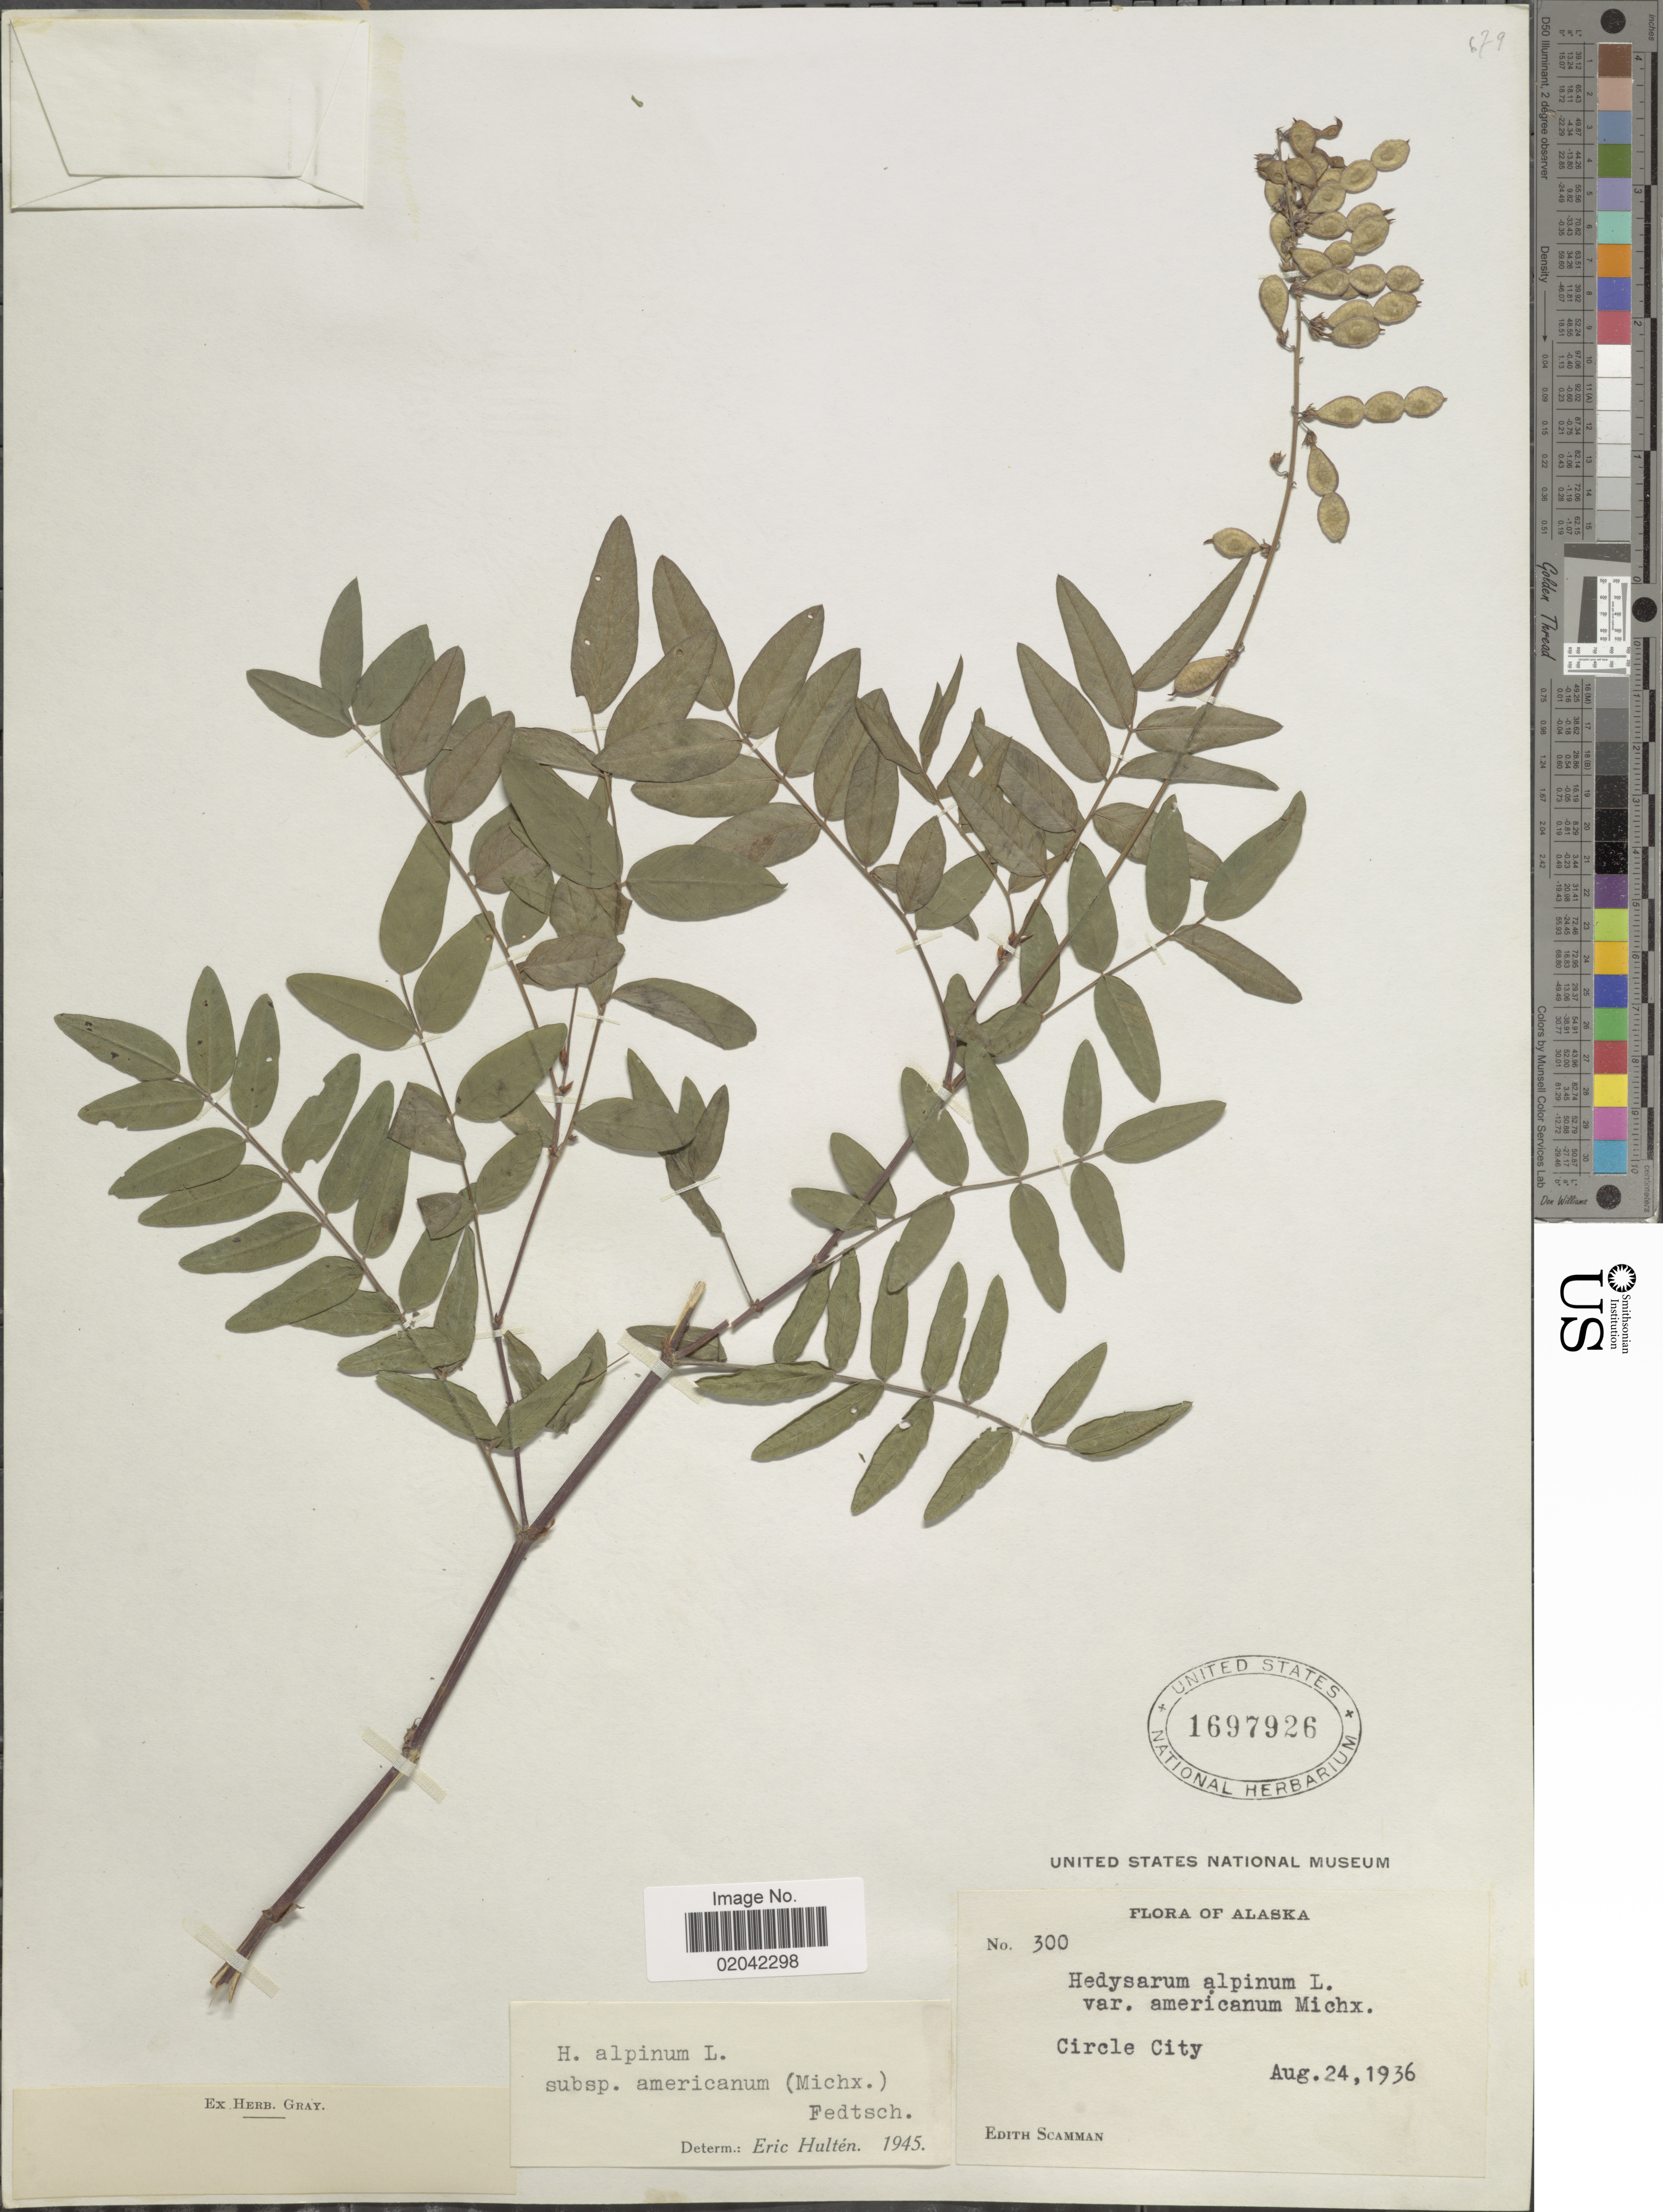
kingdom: Plantae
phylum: Tracheophyta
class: Magnoliopsida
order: Fabales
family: Fabaceae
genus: Hedysarum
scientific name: Hedysarum alpinum var. americanum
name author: Michx. ex Pursh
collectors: E. Scamman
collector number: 300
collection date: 1936-08-24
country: United States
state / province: Alaska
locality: Circle City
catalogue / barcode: US 1697926